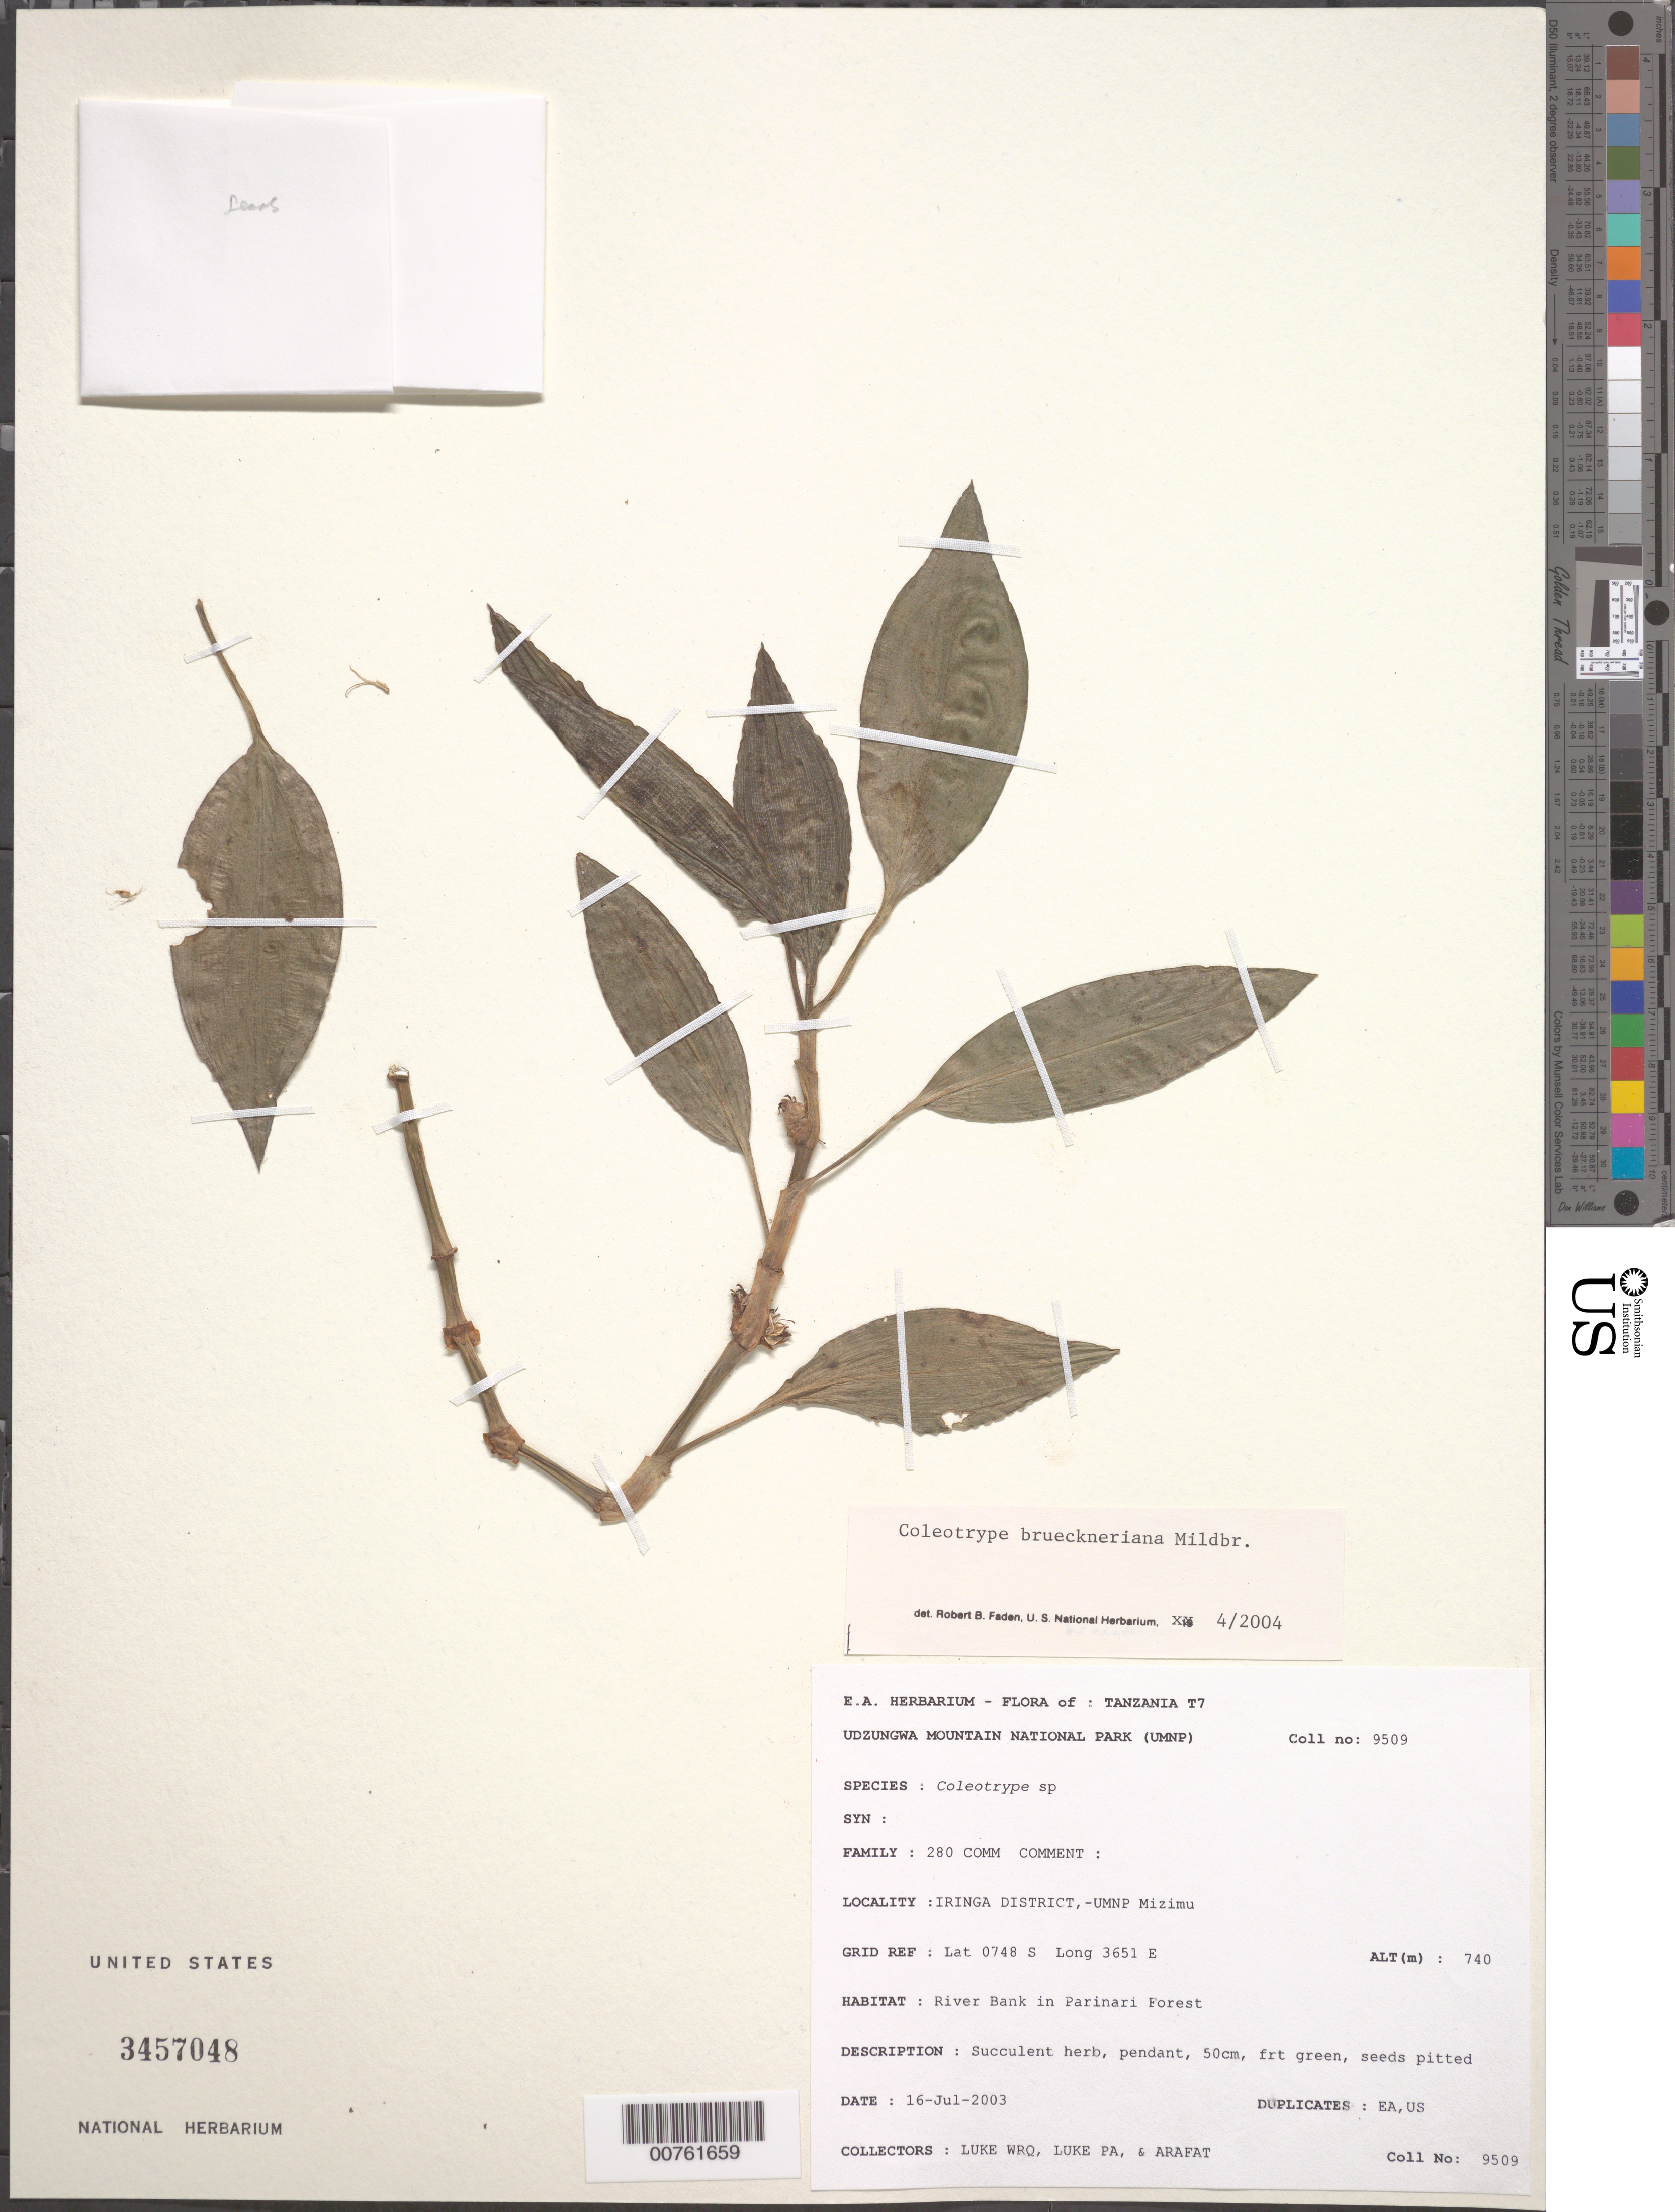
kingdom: Plantae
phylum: Tracheophyta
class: Liliopsida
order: Commelinales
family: Commelinaceae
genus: Coleotrype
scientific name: Coleotrype brueckneriana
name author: Mildbr.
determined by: Faden, Robert B., (US), Smithsonian Institution - National Museum of Natural History (UNITED STATES)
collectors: Q. Luke, P. Luke & H. Arafat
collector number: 9509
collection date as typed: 16 Jul 2003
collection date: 2003-07-16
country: Tanzania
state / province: Iringa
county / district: Iringa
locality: Udzungwa Mountain National Park; Mizimu.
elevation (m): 740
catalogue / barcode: US 3457048